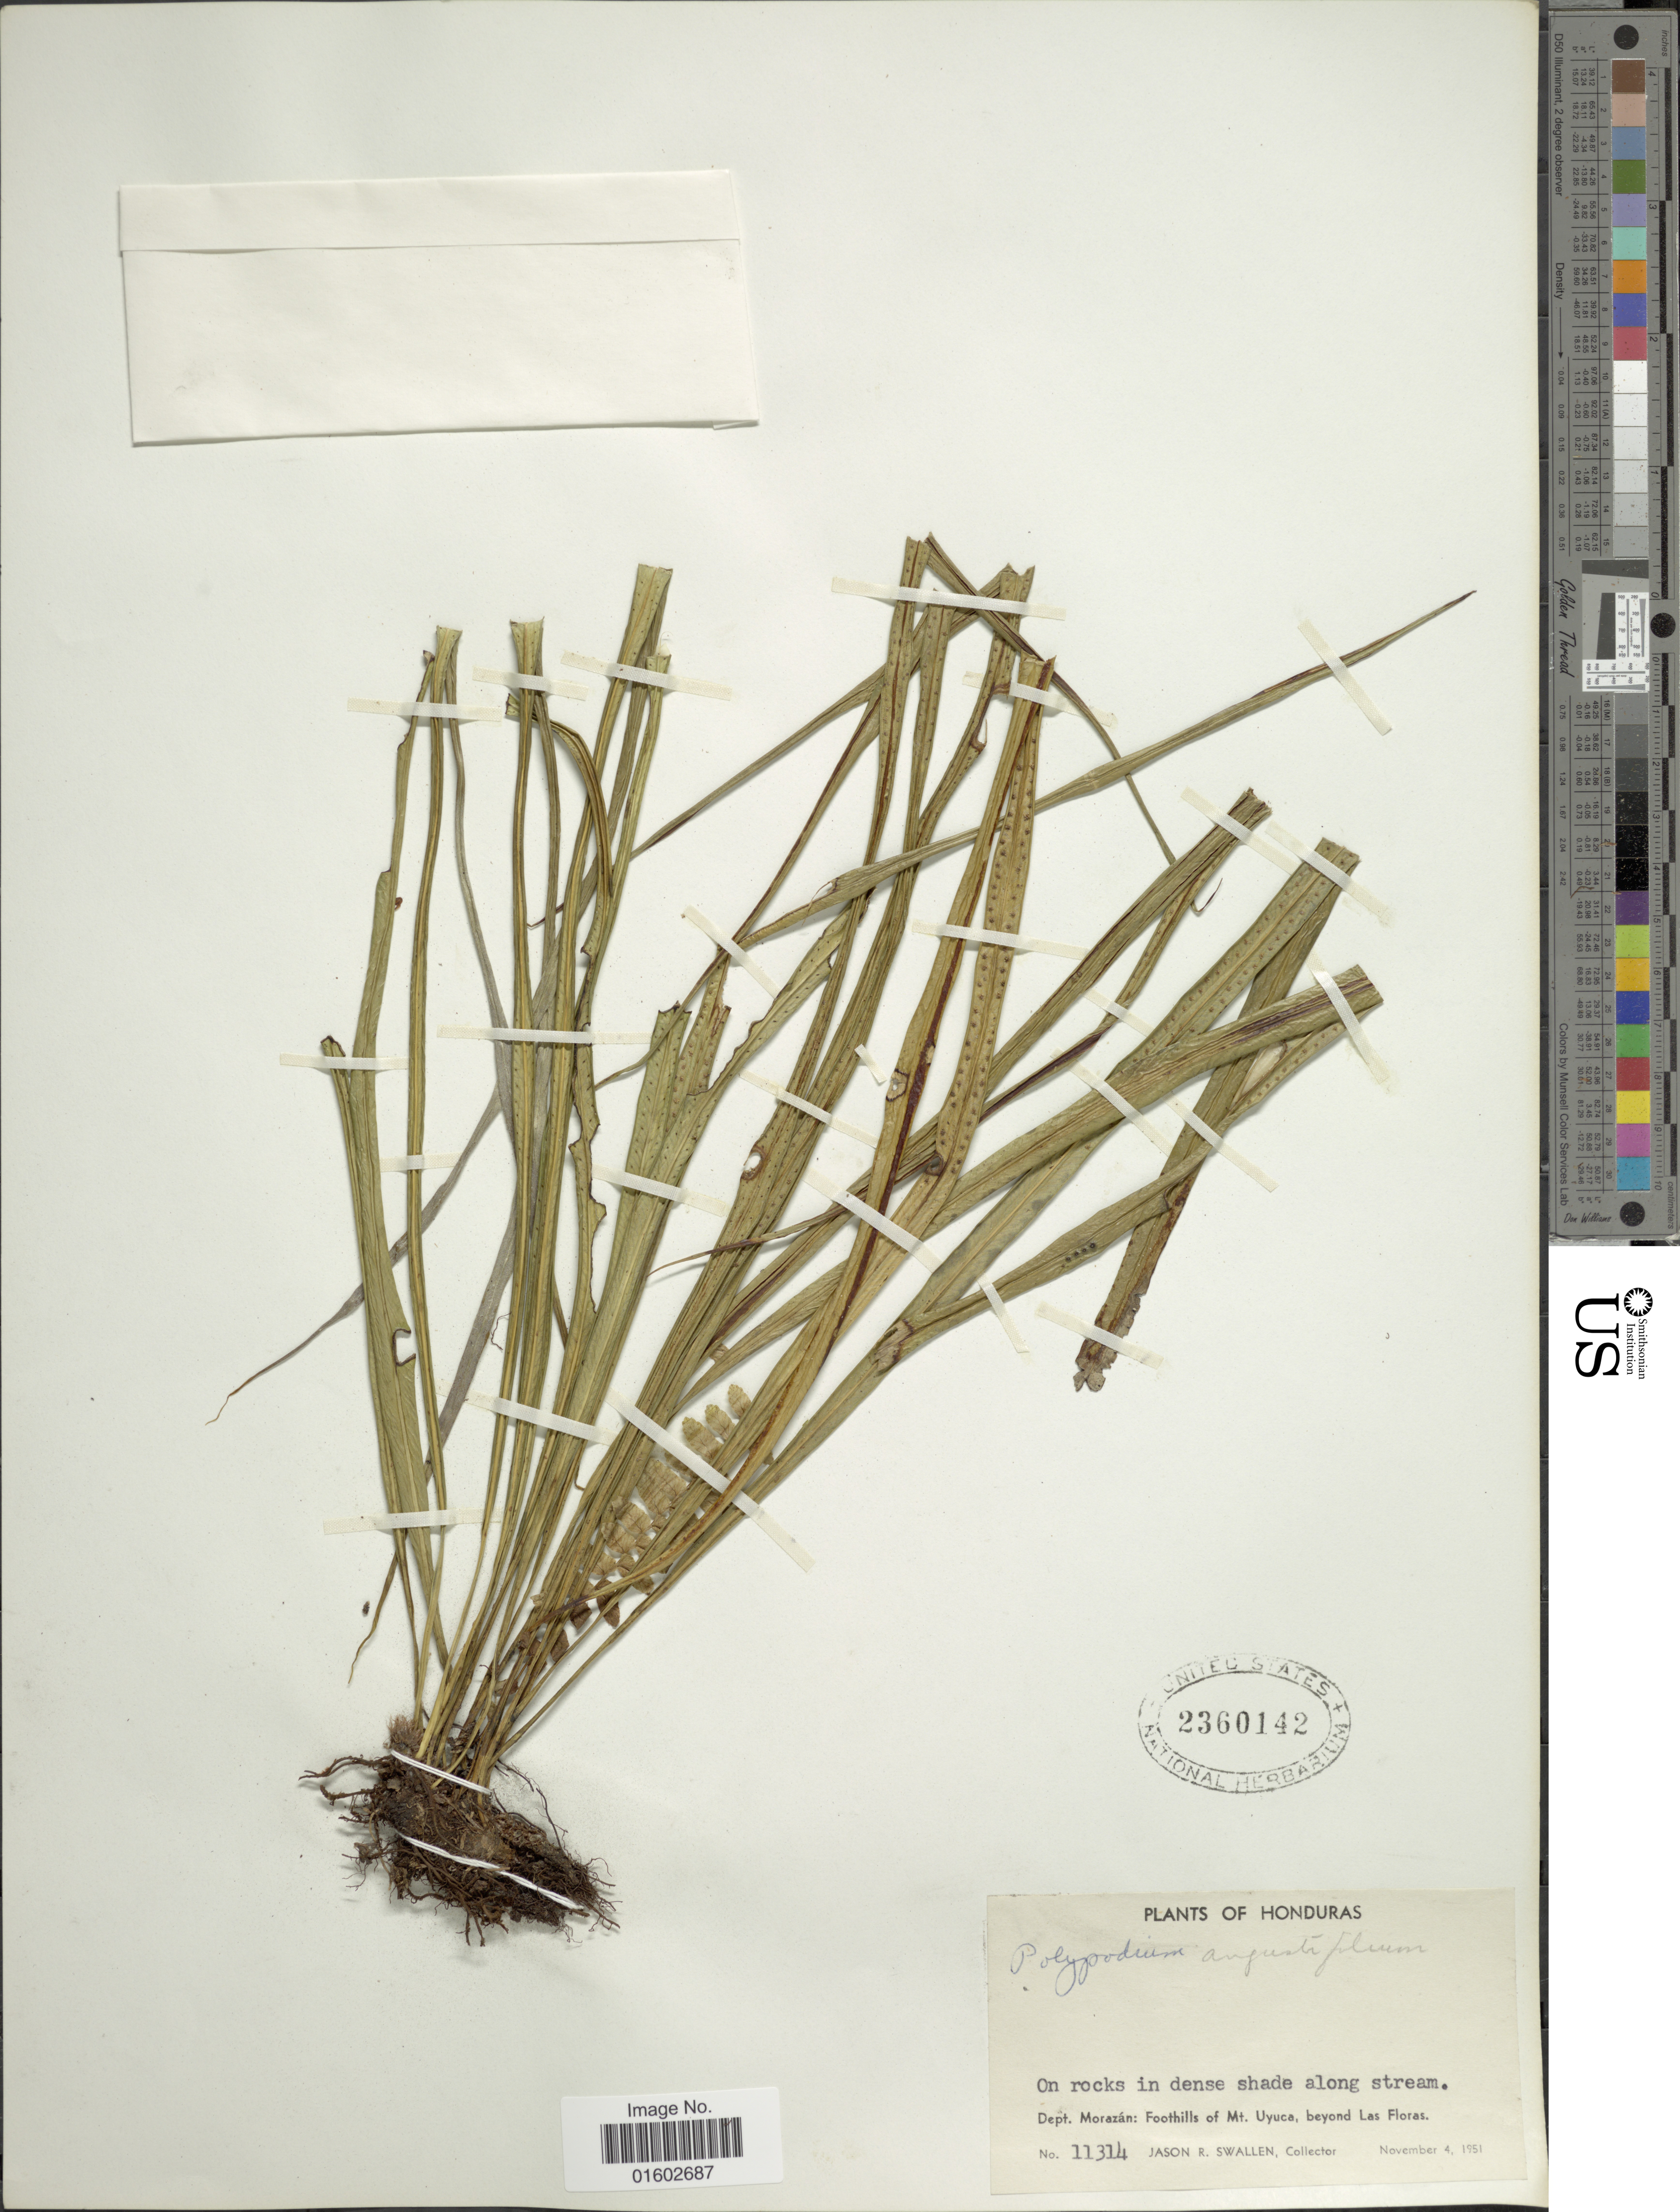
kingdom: Plantae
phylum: Tracheophyta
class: Polypodiopsida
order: Polypodiales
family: Polypodiaceae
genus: Campyloneurum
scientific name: Campyloneurum angustifolium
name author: (Sw.) Fée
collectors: J. R. Swallen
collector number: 11314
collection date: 1951-11-04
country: Honduras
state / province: Fco. Morazán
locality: Dept. Morazan: Foothills of Mt. Uyuca, beyond Las Floras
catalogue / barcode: US 2360142